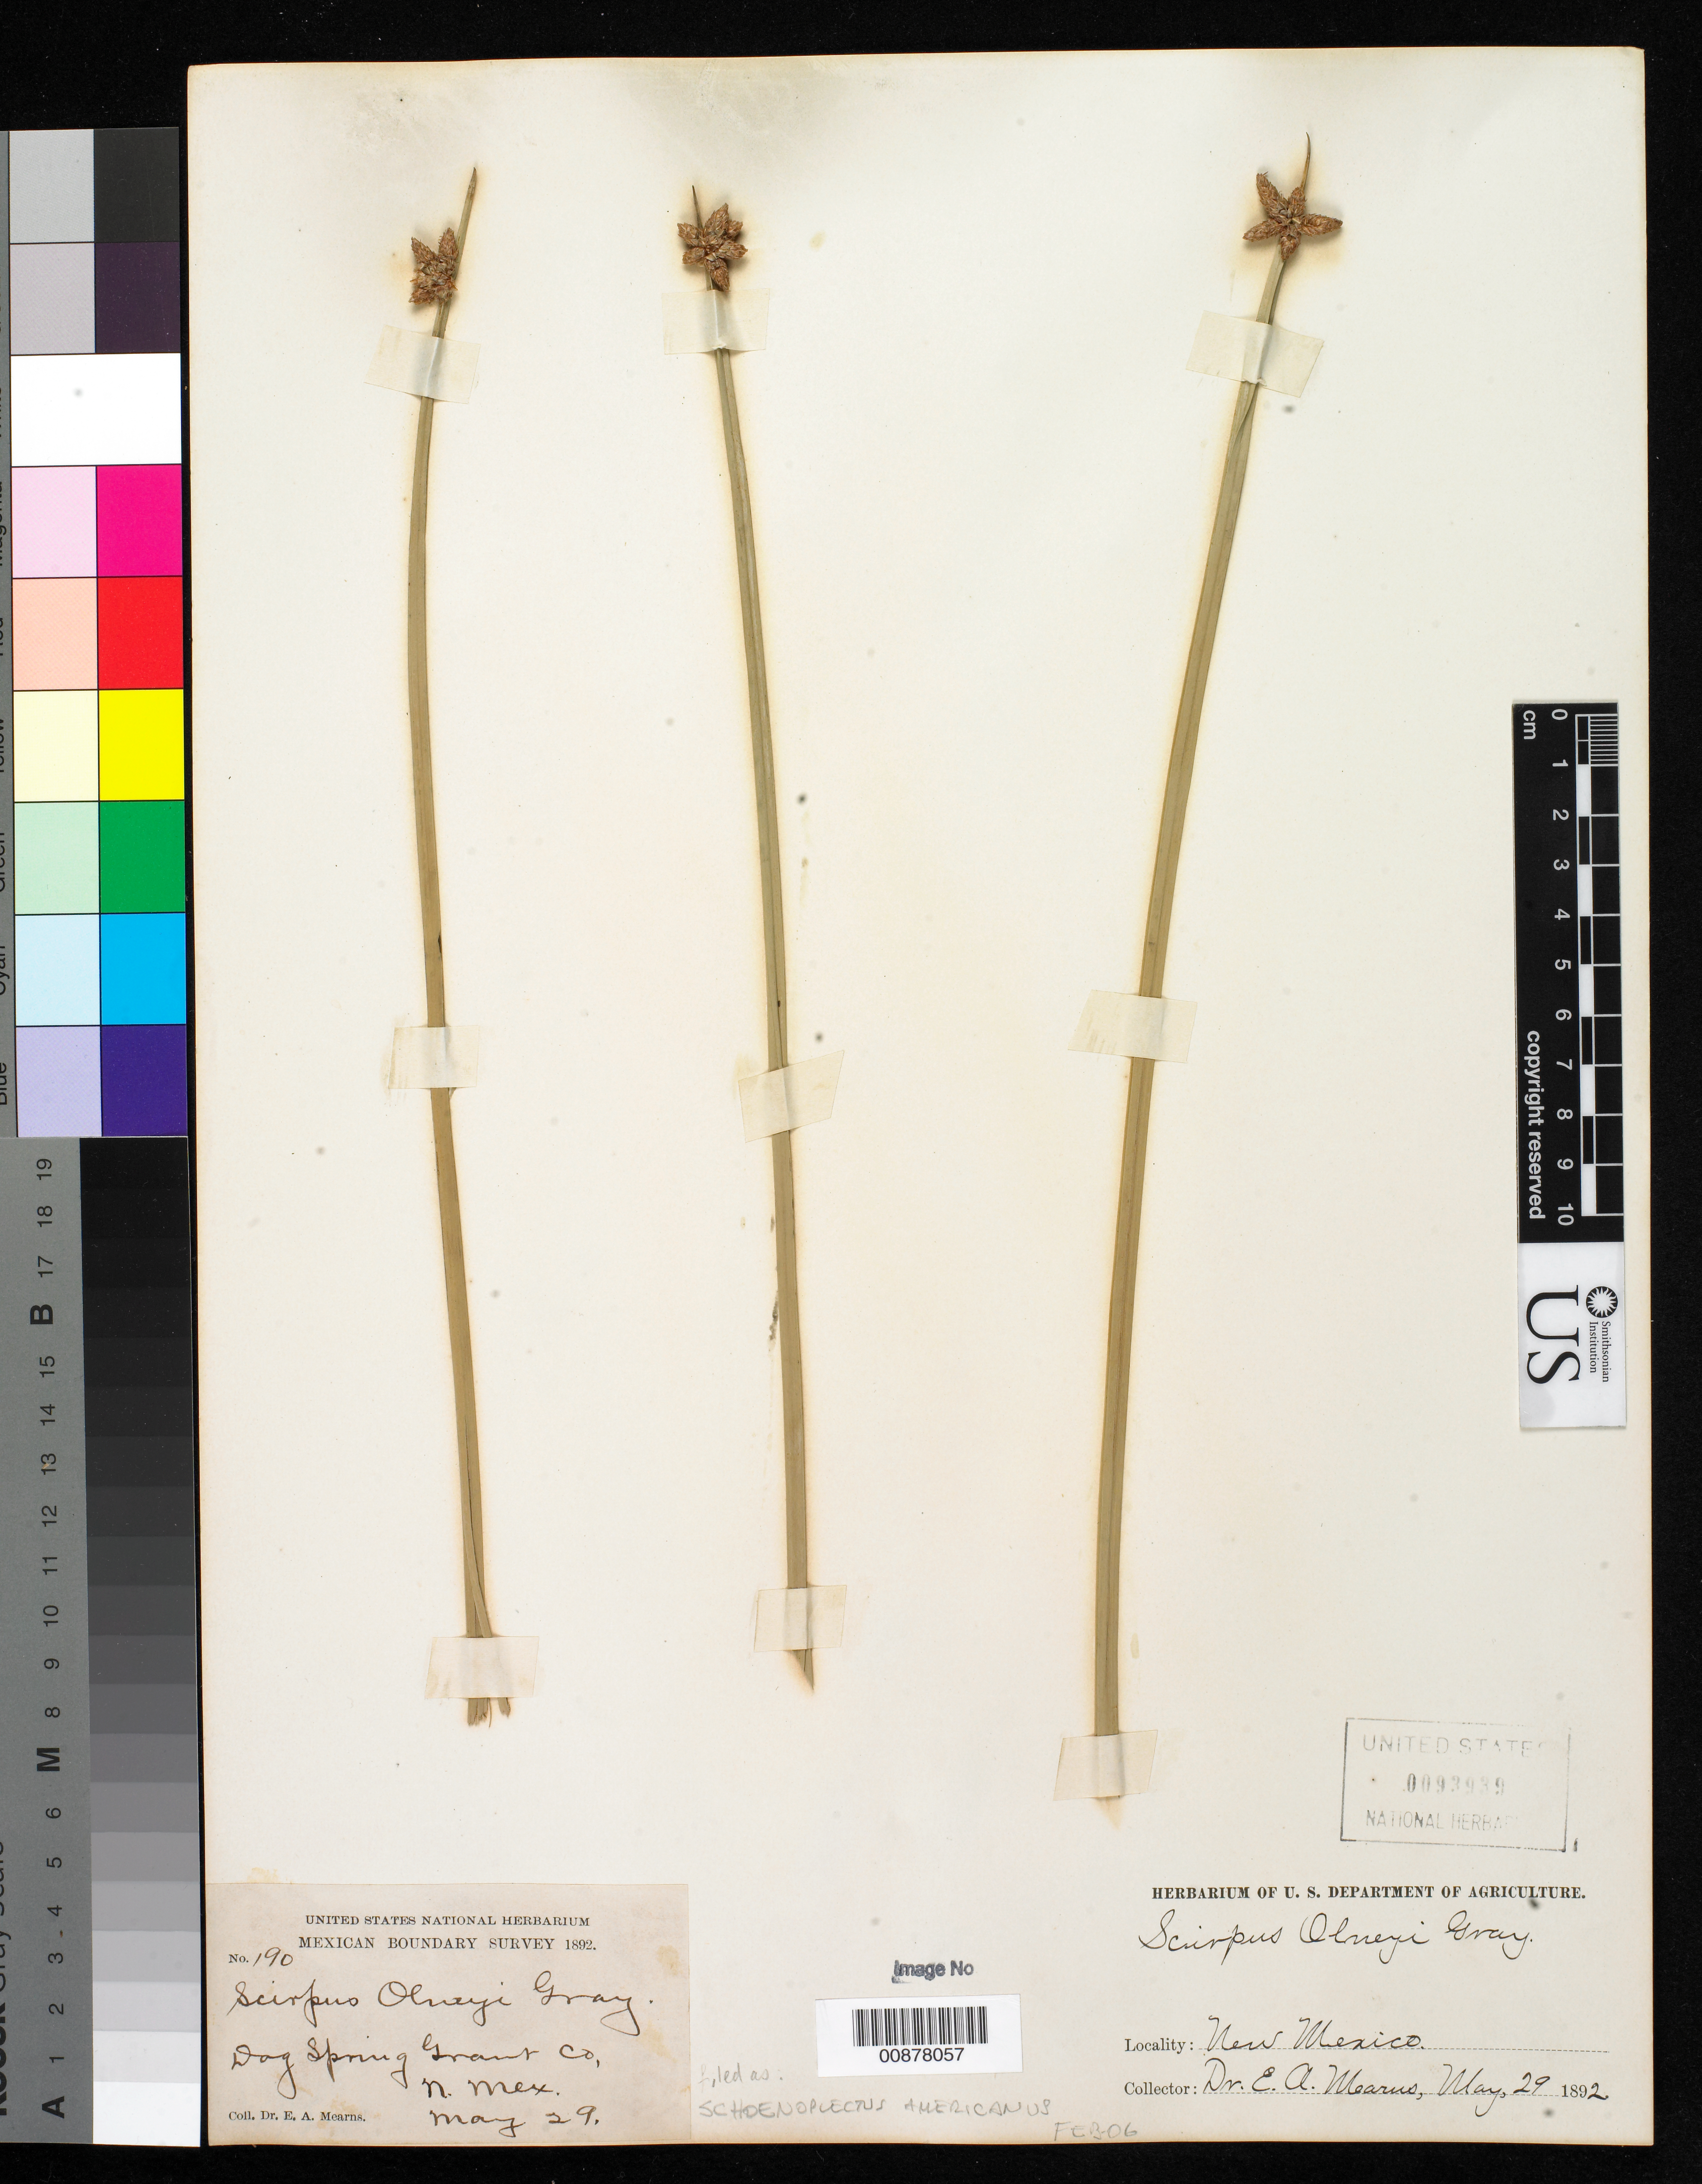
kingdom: Plantae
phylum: Tracheophyta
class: Liliopsida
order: Poales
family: Cyperaceae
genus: Schoenoplectus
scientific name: Schoenoplectus americanus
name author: (Pers.) Volkart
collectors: E. A. Mearns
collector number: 190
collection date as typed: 29 May 1892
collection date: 1892-05-29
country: United States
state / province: New Mexico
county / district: Grant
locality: Dog Spring, Grant County, New Mexico.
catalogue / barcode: US 93939